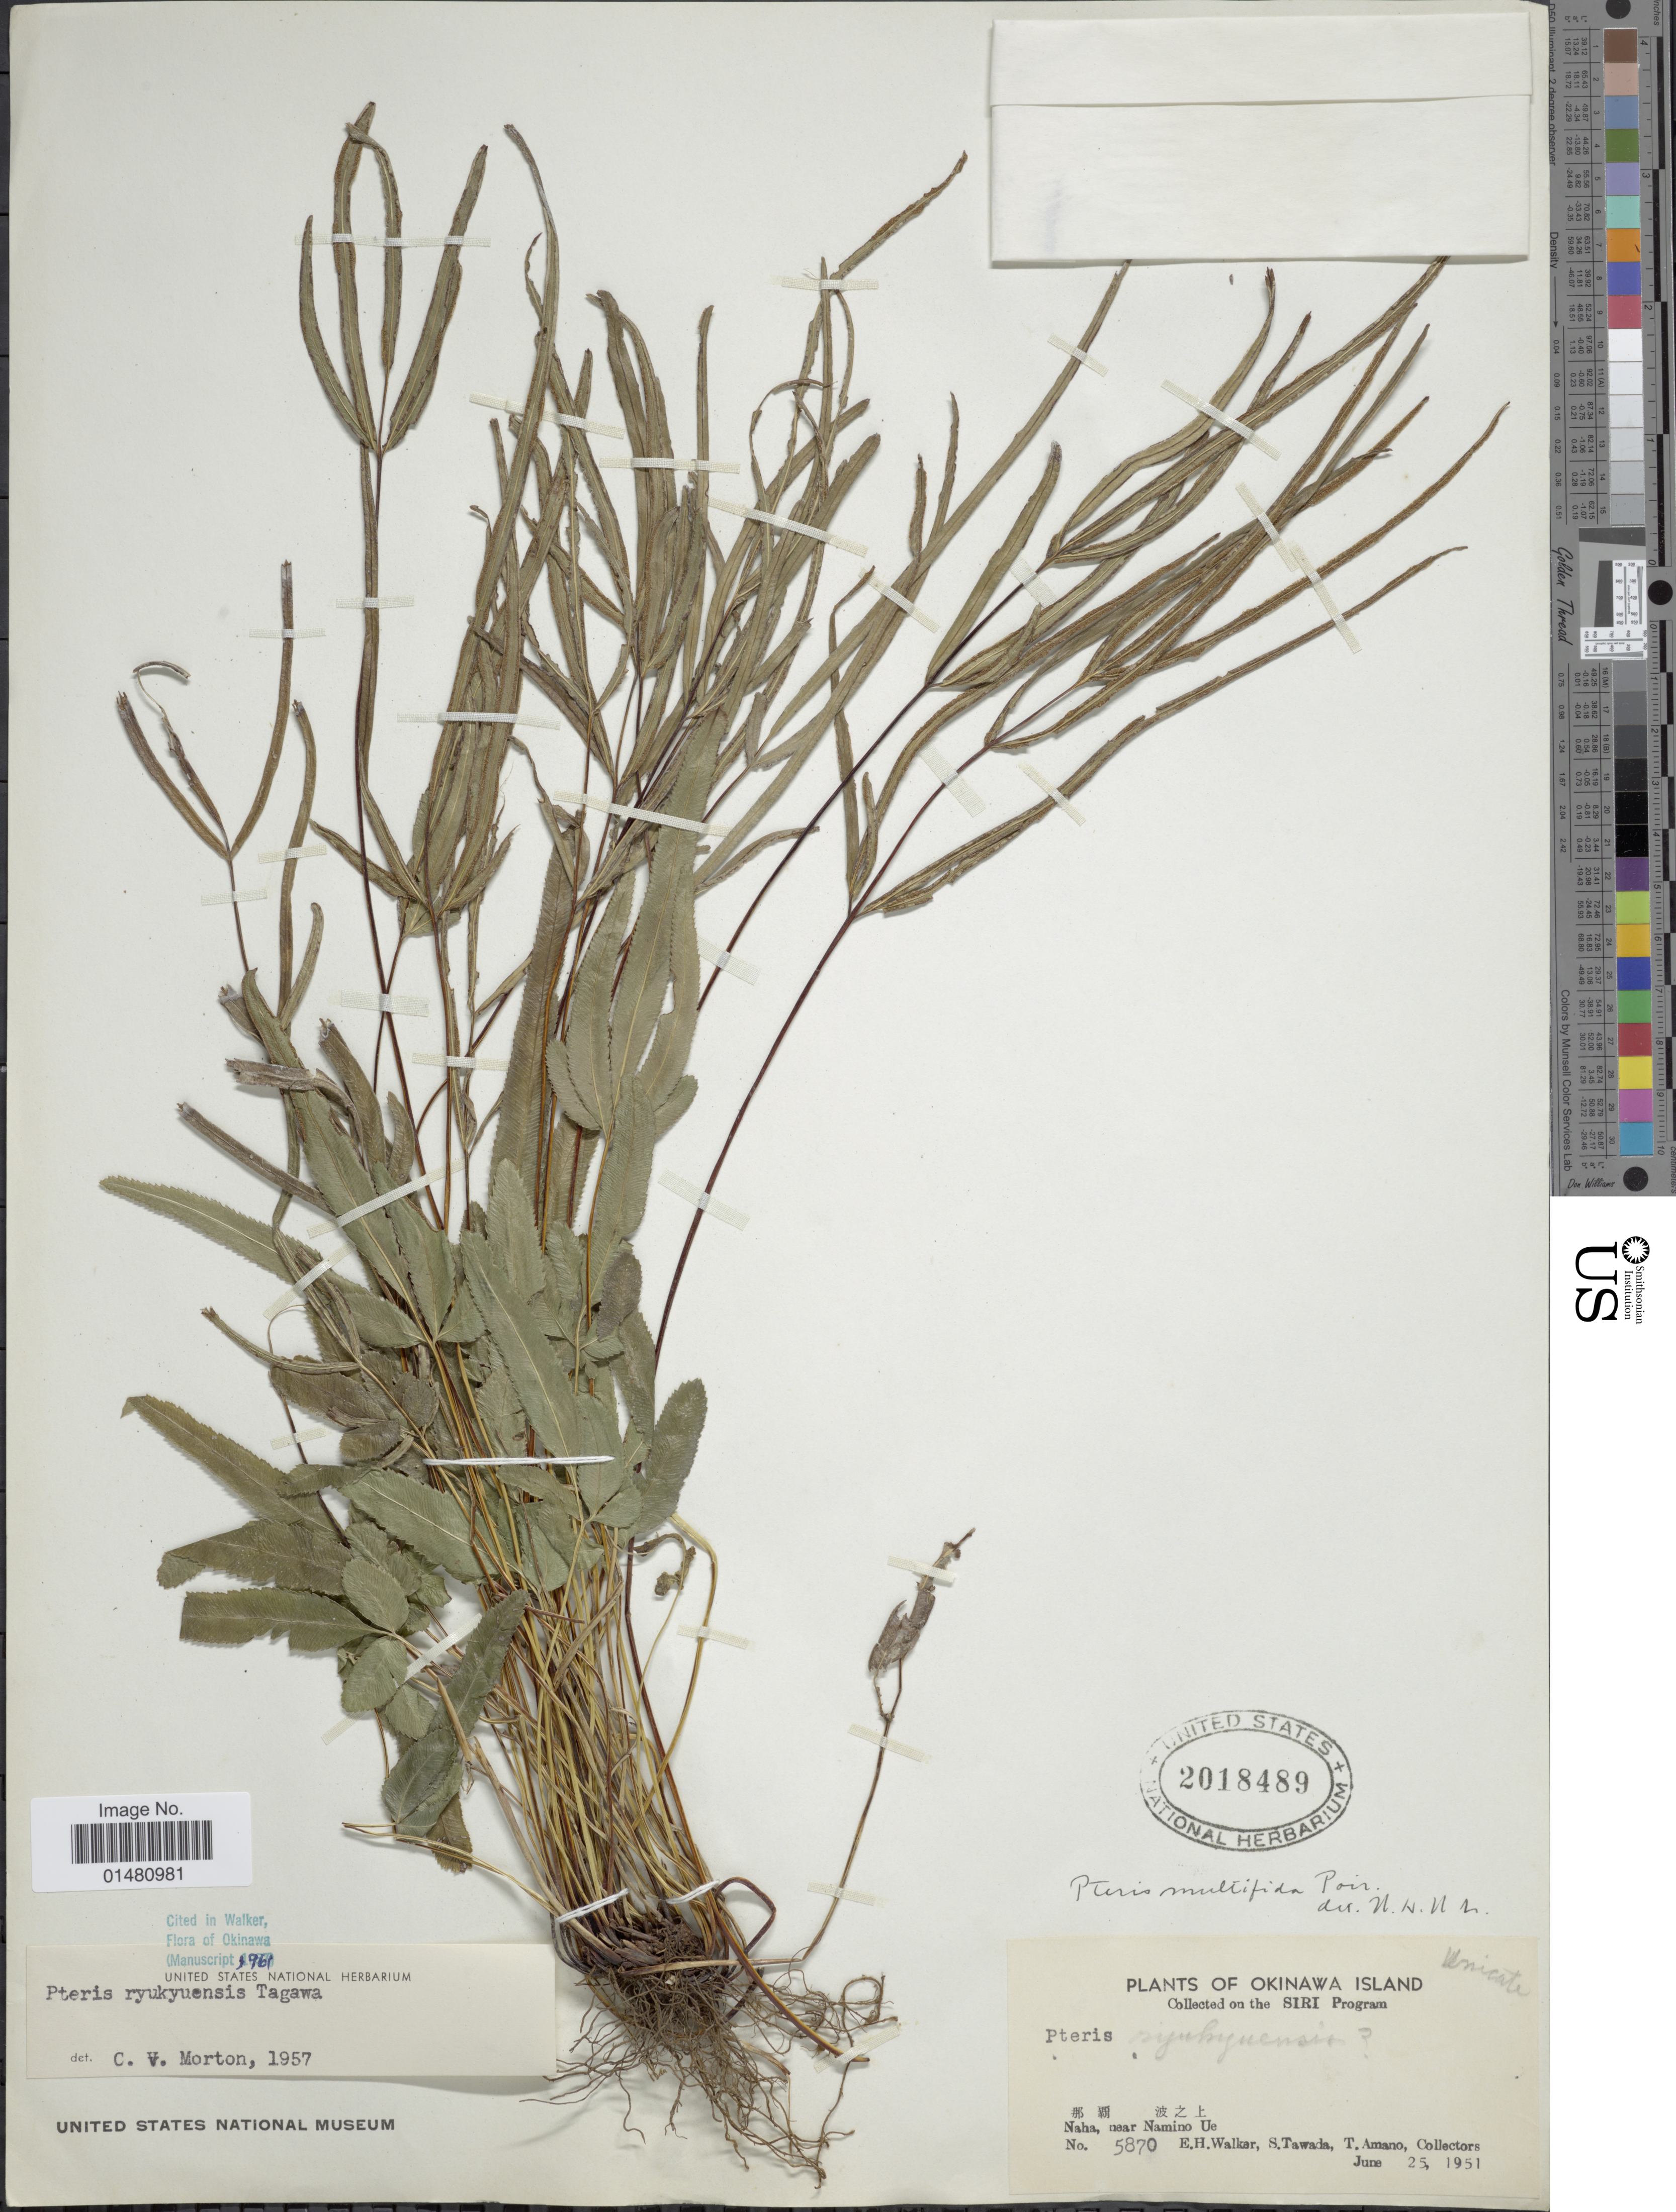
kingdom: Plantae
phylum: Tracheophyta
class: Polypodiopsida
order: Polypodiales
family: Pteridaceae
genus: Pteris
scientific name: Pteris ryukyuensis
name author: Tagawa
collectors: E. H. Walker, S. Tawada & T. Amano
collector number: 5870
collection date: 1951-06-25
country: Japan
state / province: Okinawa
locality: Okinawa Island, Naha, near Namino Ue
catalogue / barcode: US 2018489